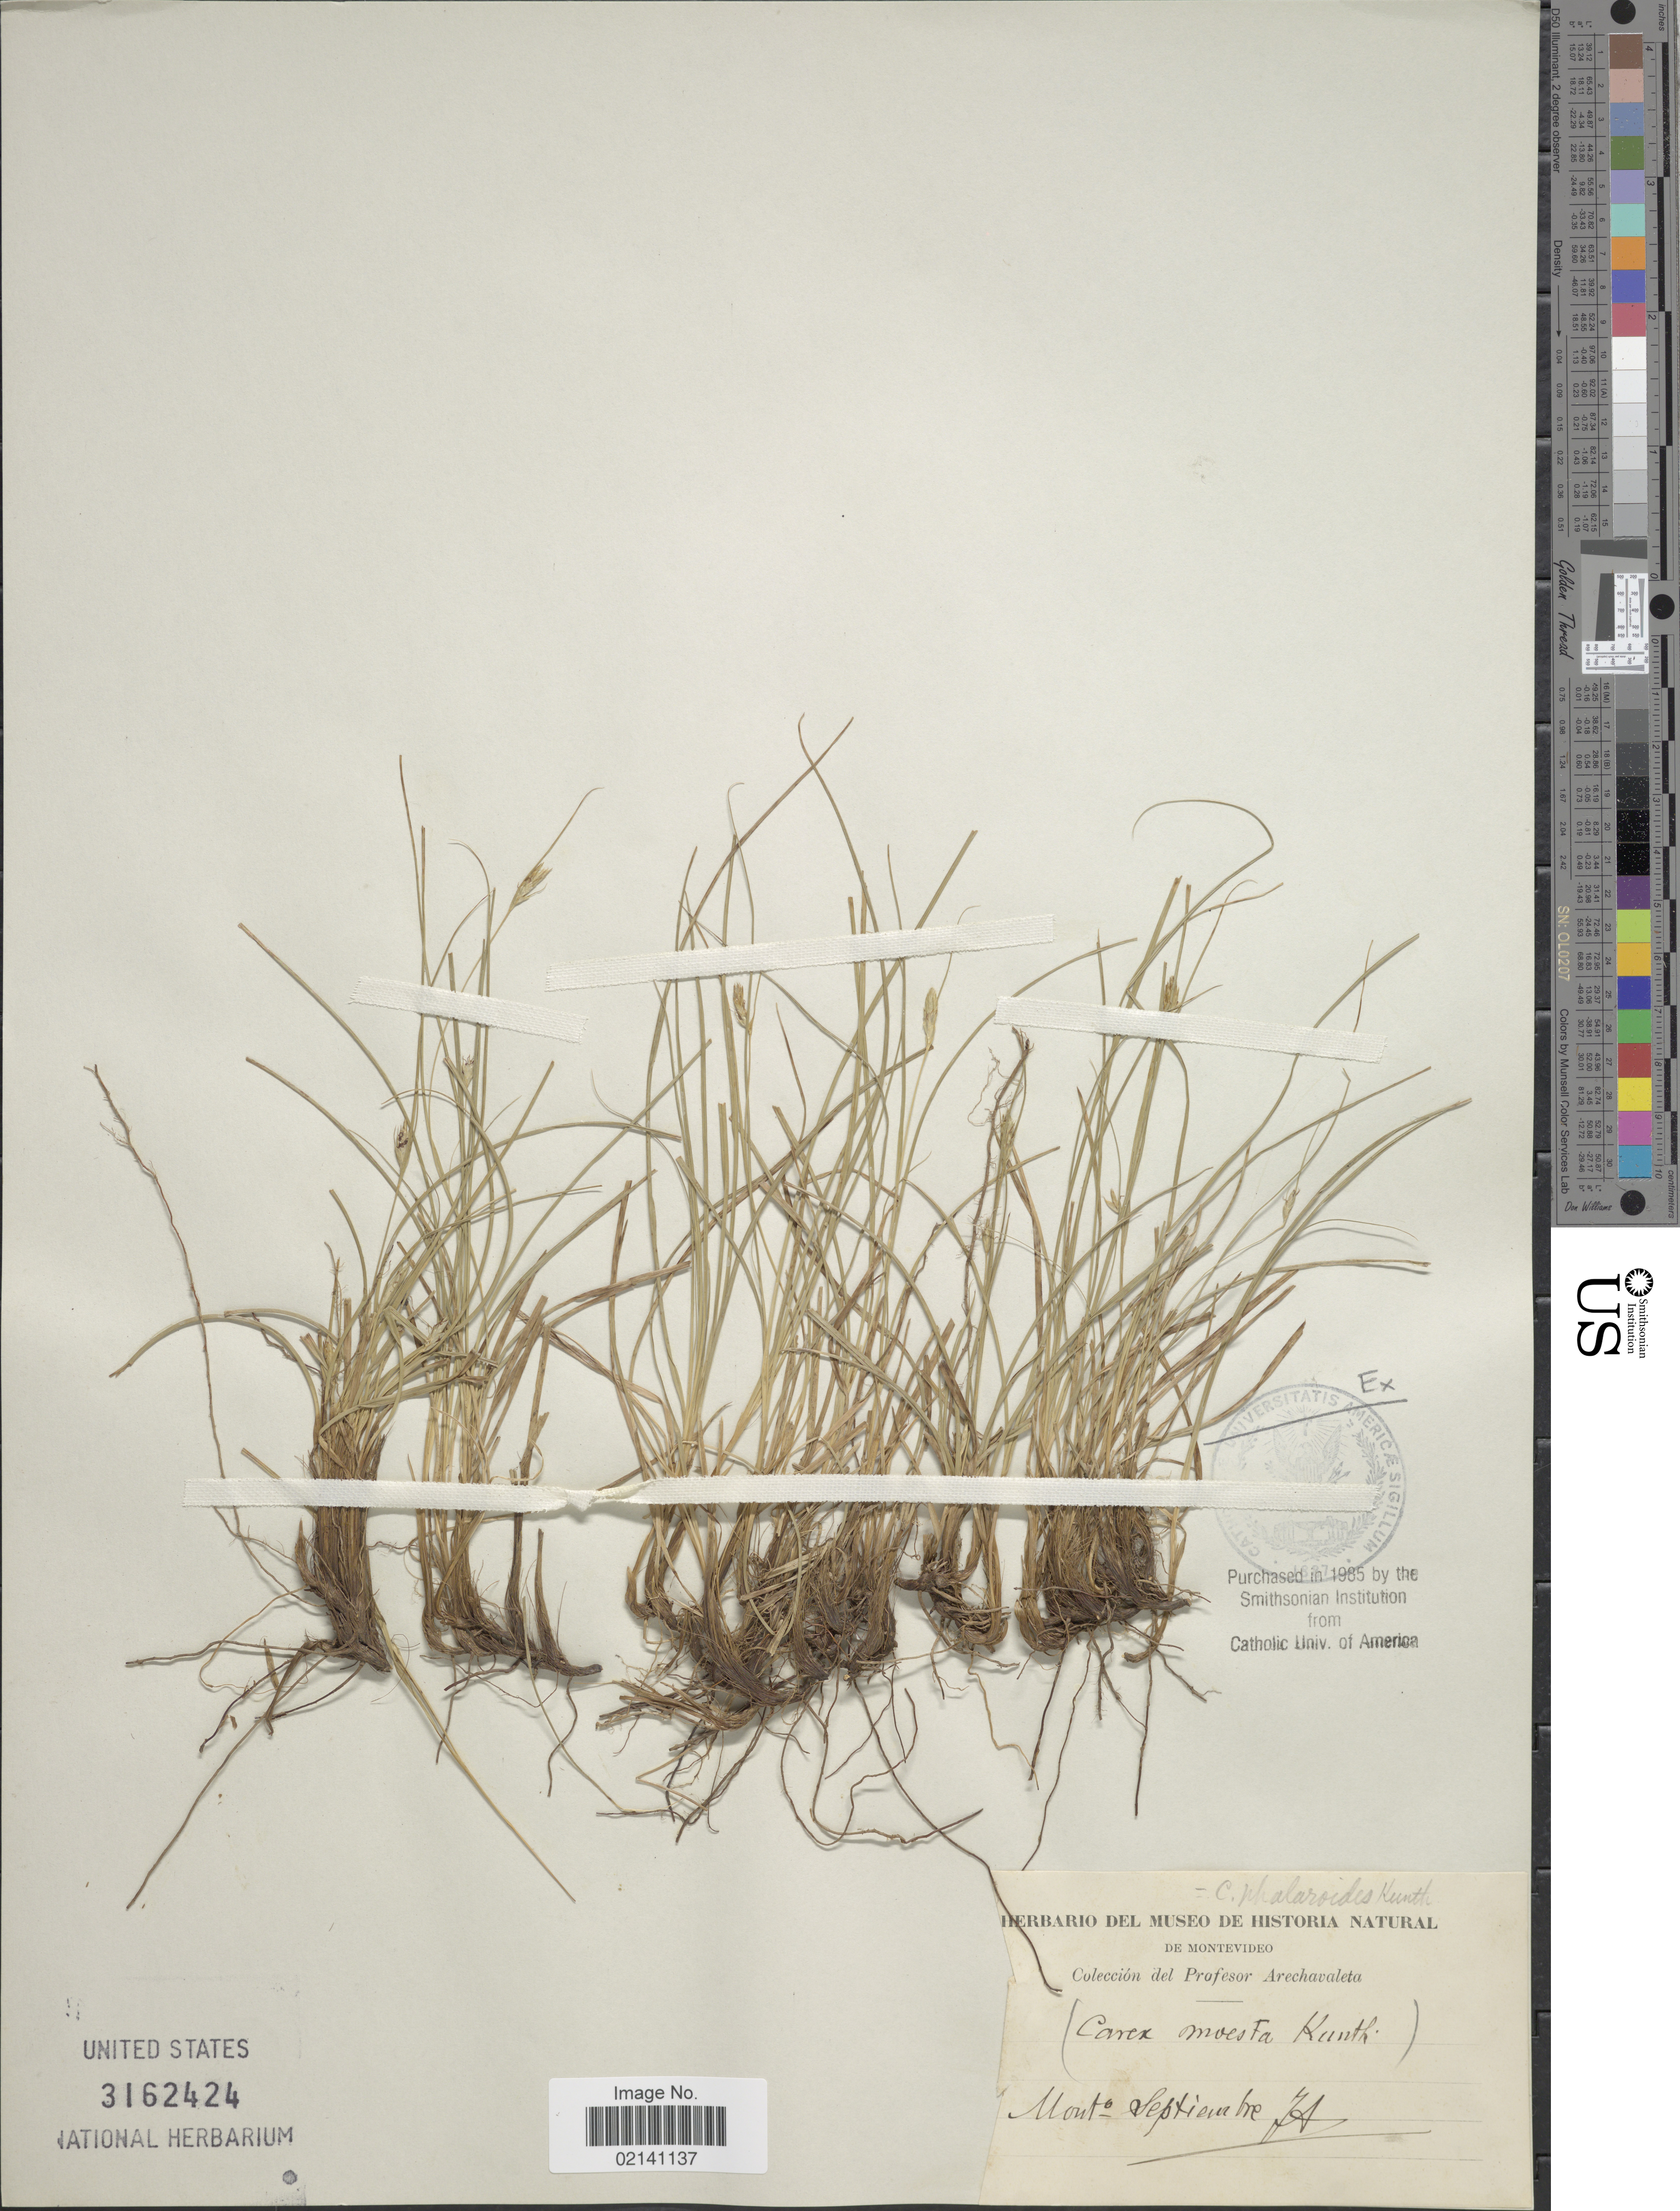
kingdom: Plantae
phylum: Tracheophyta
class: Liliopsida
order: Poales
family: Cyperaceae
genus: Carex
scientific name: Carex phalaroides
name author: Kunth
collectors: J. Arechavaleta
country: Uruguay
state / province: Montevideo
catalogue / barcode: US 3162424